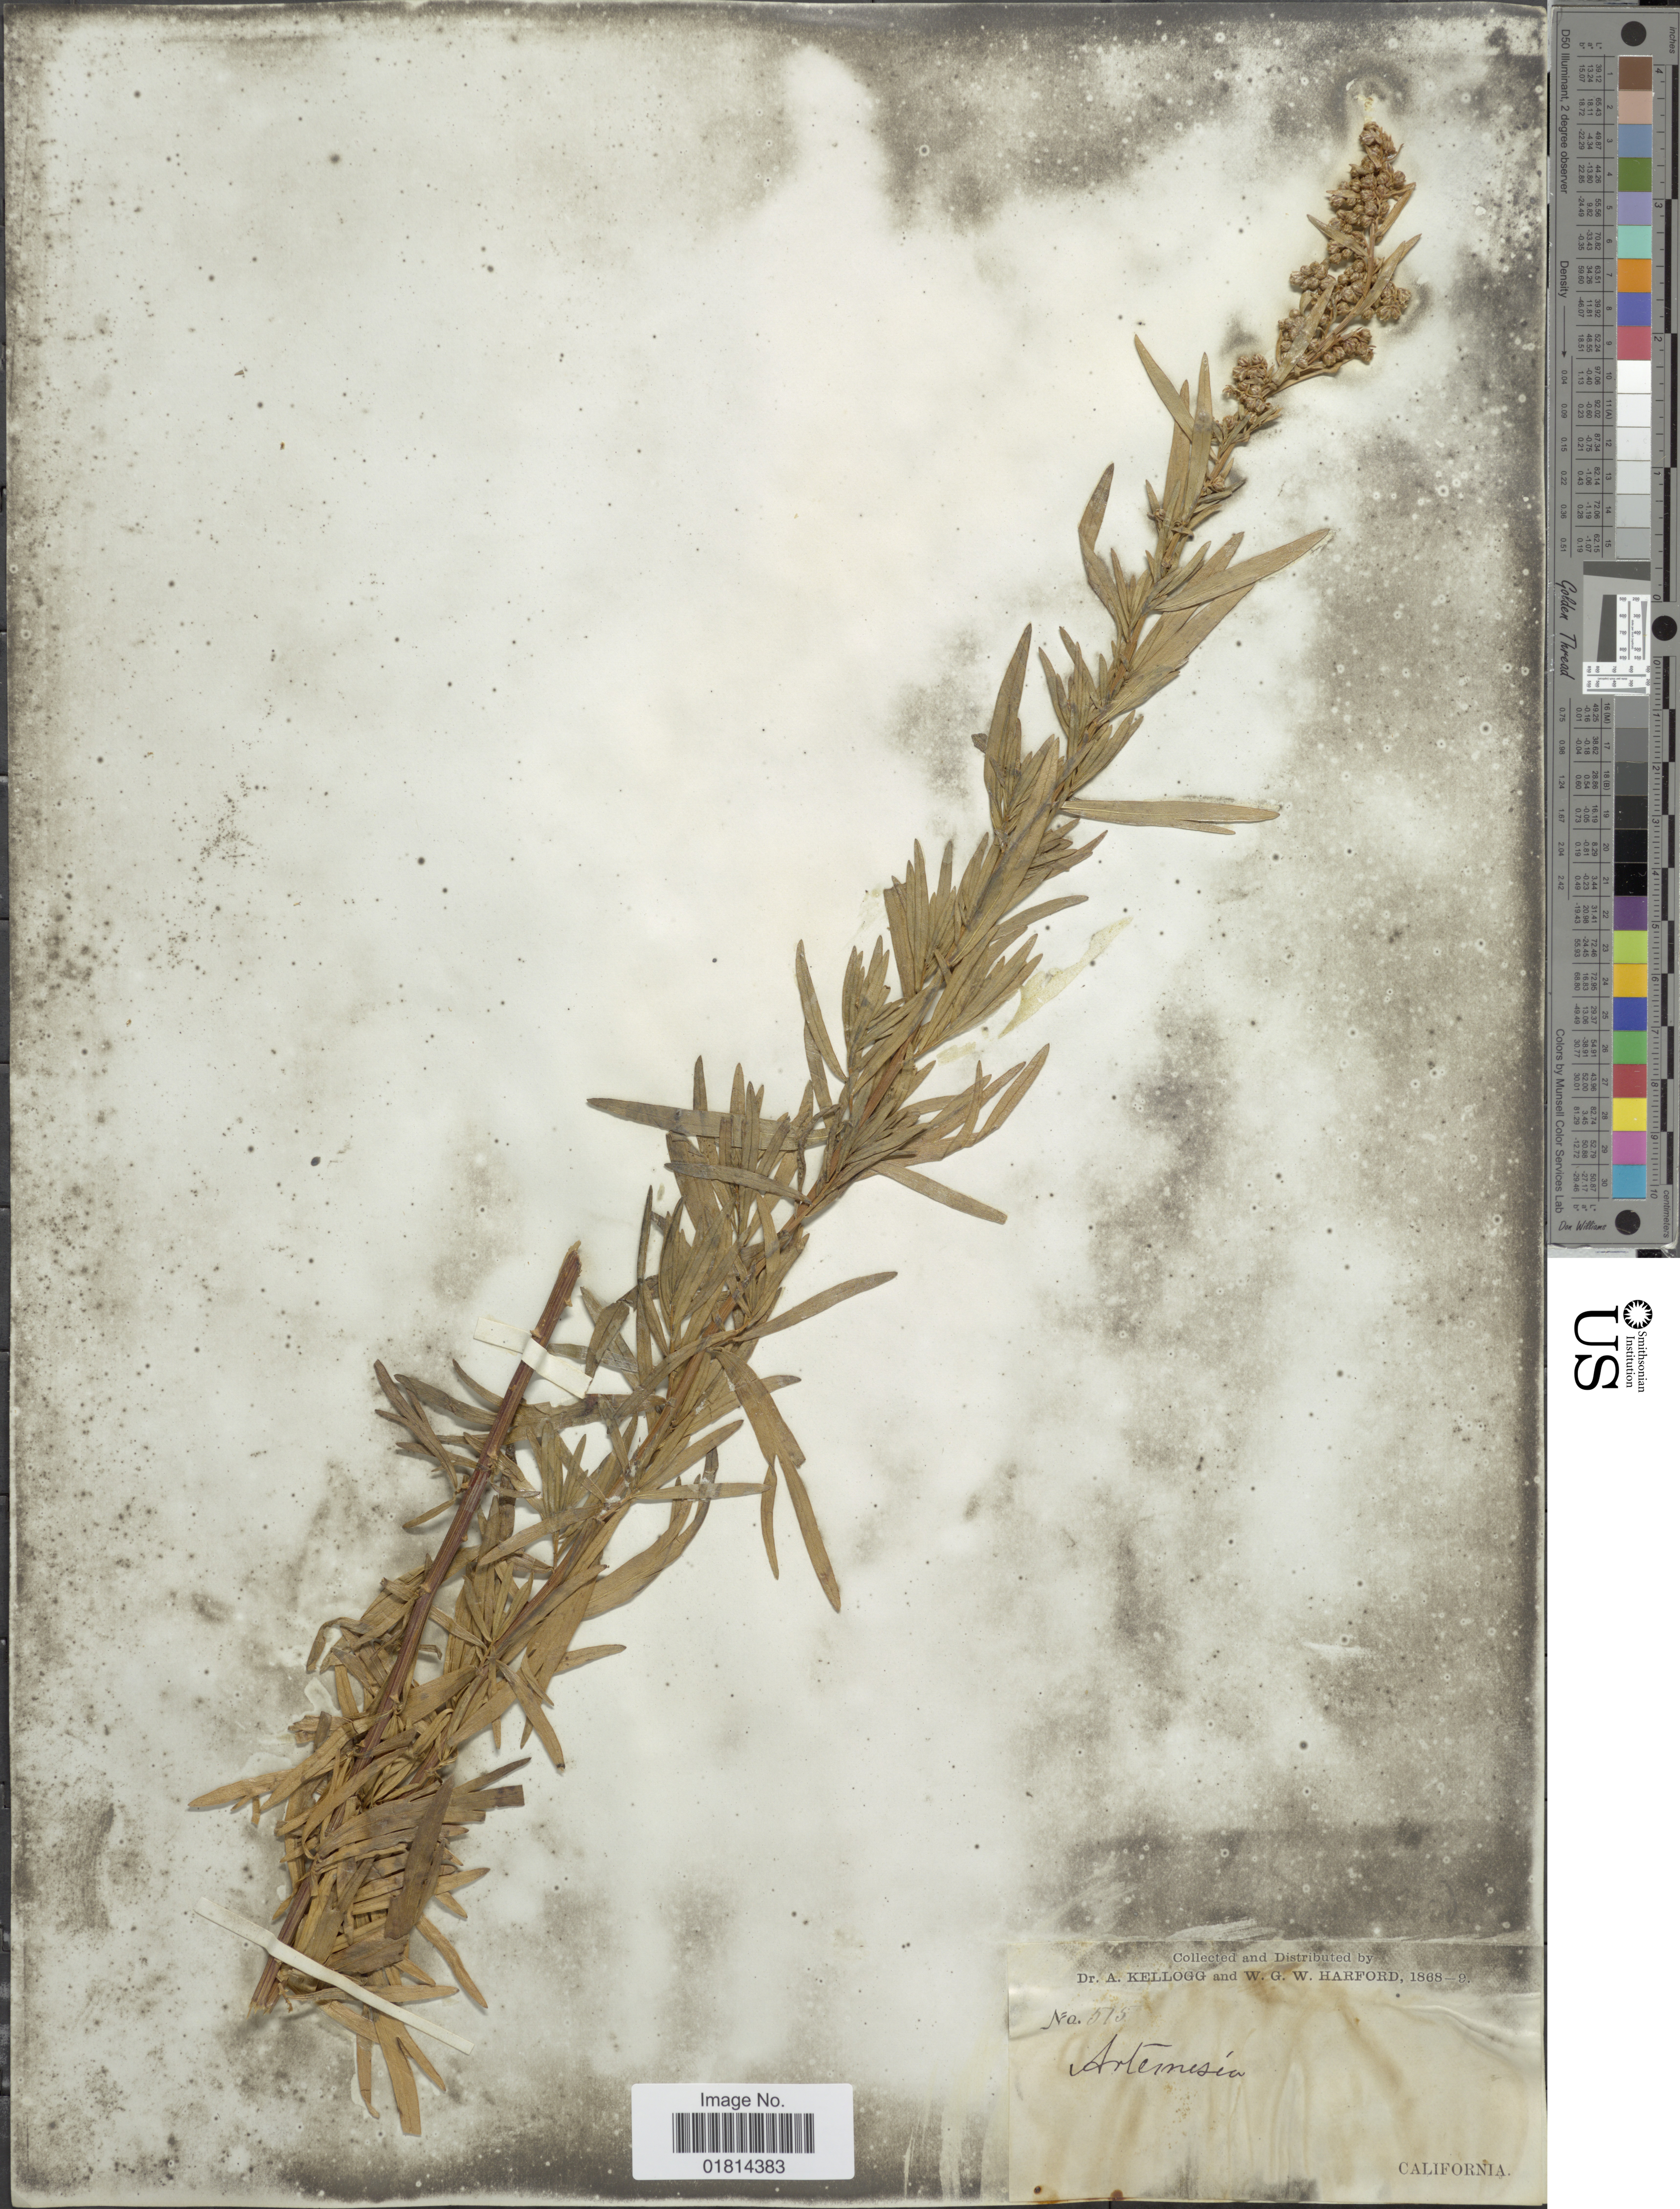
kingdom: Plantae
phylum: Tracheophyta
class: Magnoliopsida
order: Asterales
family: Asteraceae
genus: Artemisia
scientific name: Artemisia aromatica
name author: A. Nelson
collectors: A. Kellogg & W. G. W. Harford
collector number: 575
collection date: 1868/1869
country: United States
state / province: California